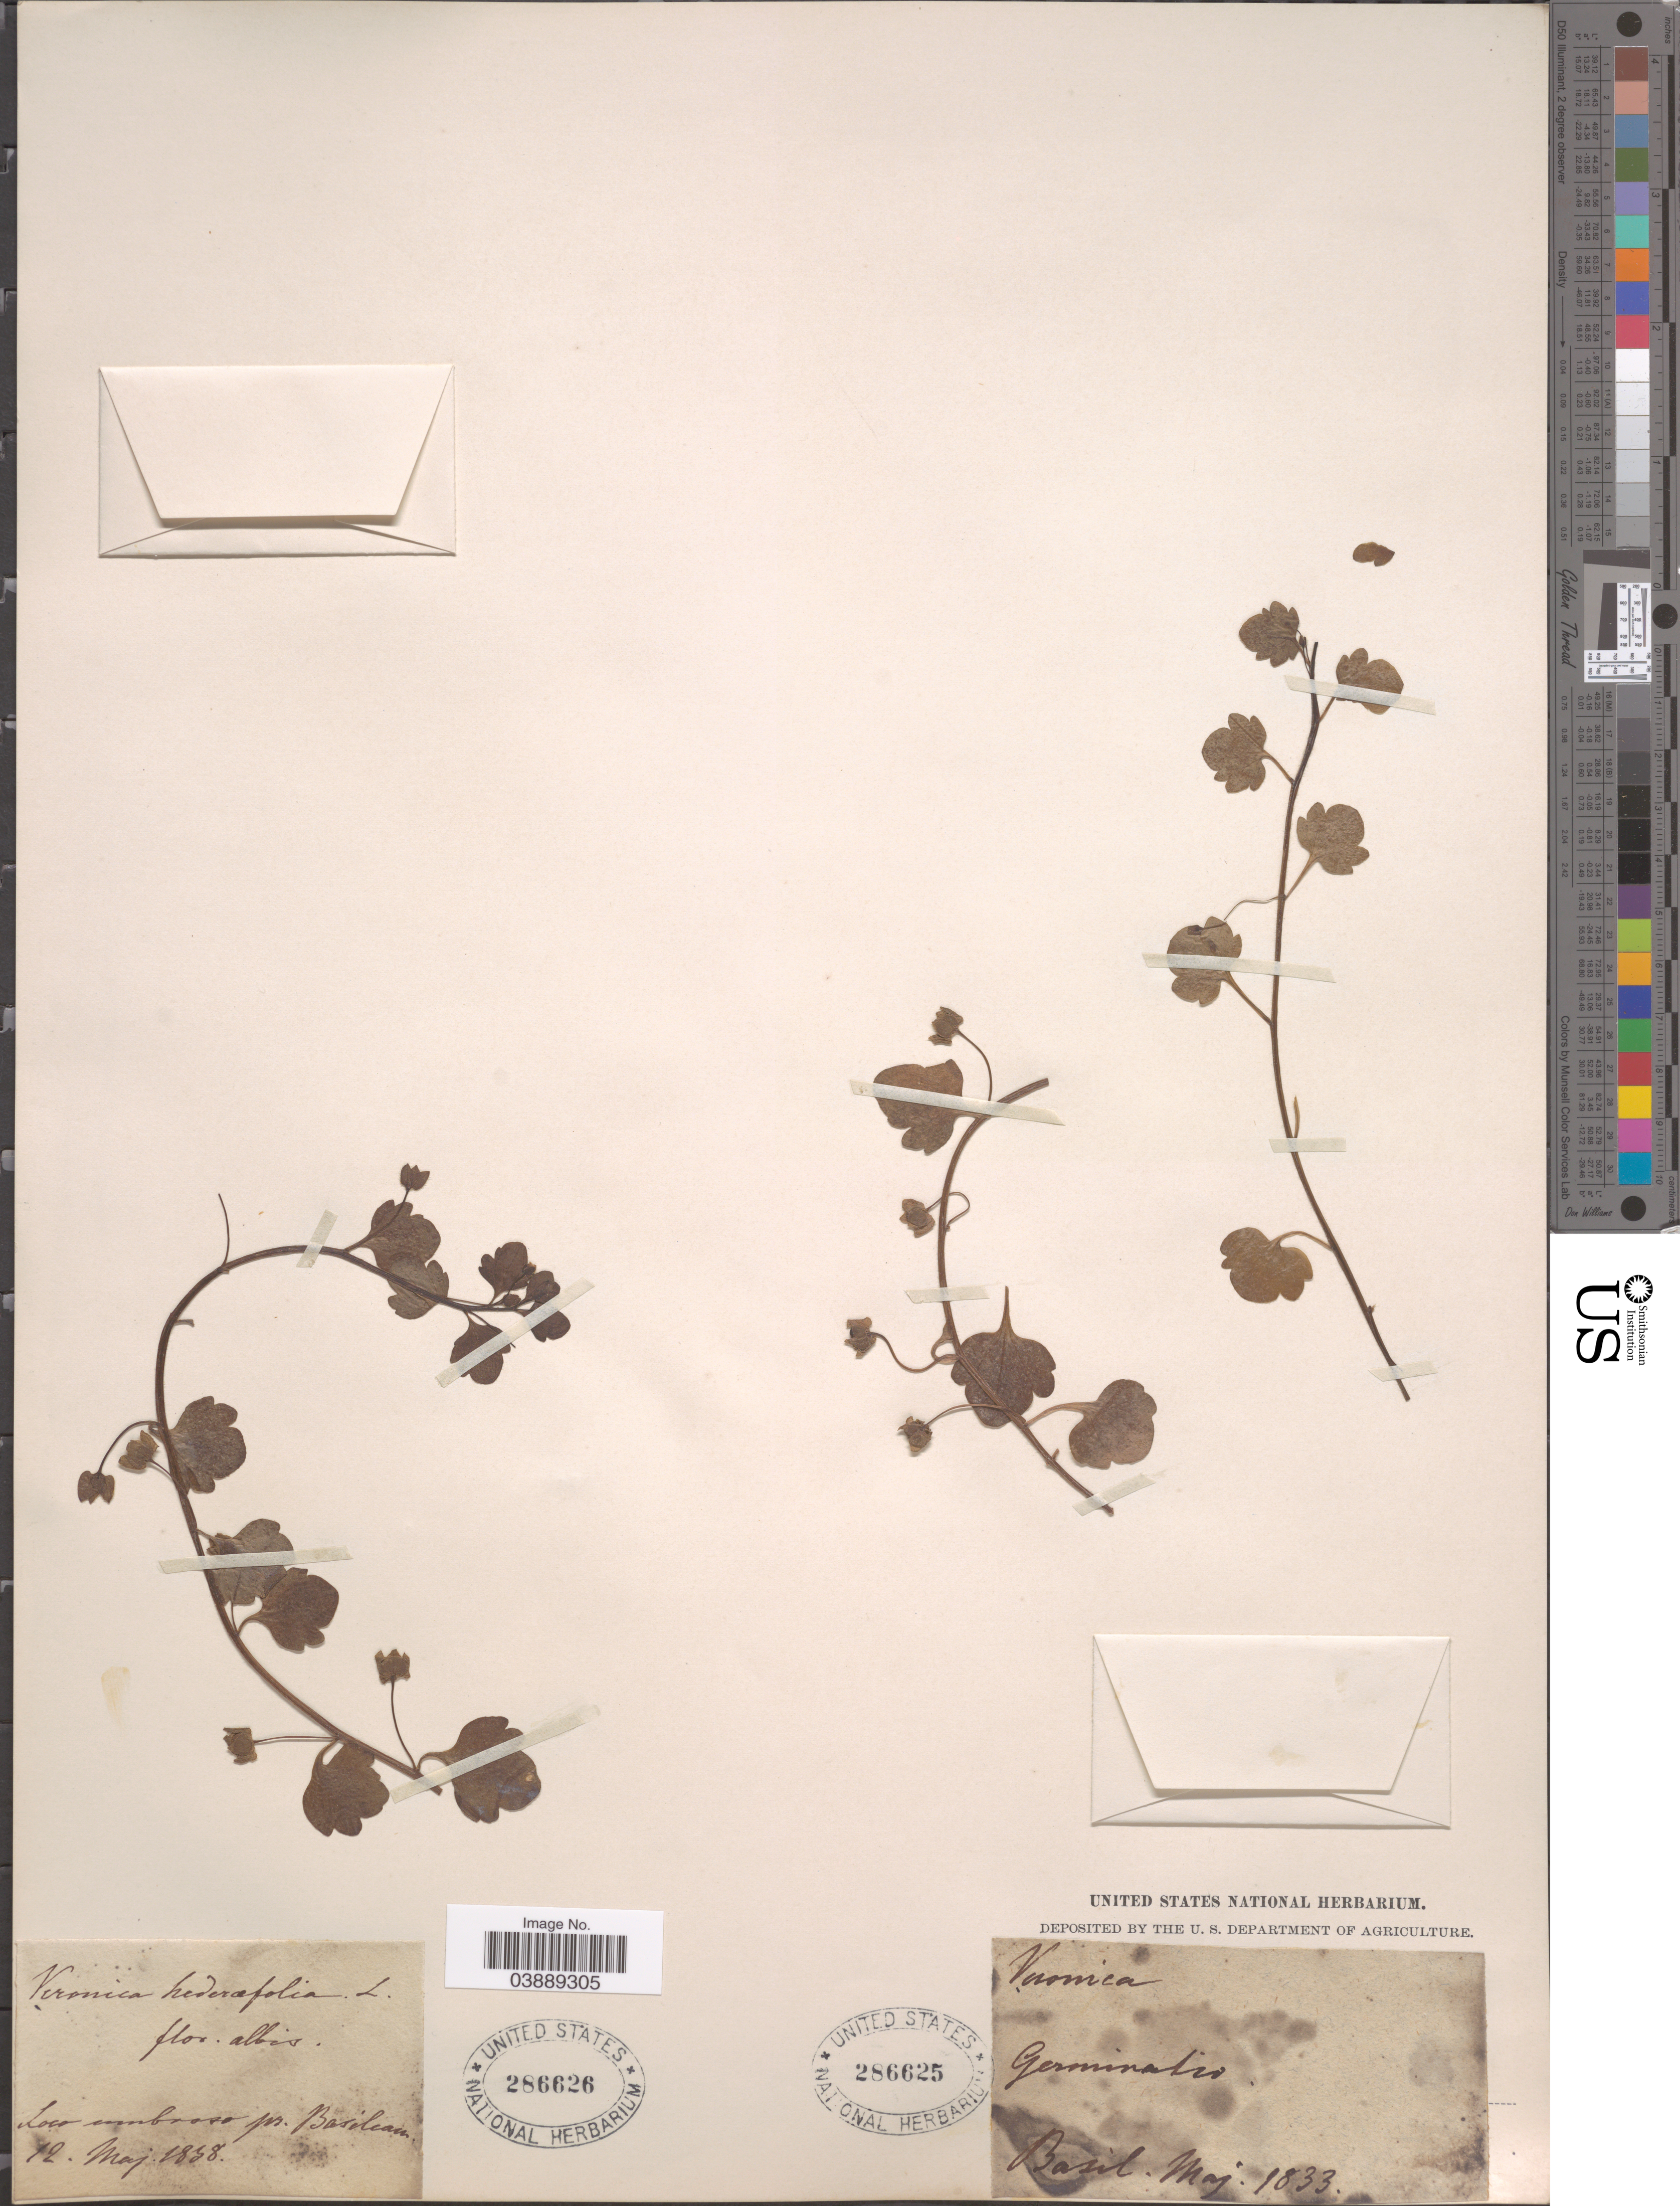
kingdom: Plantae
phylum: Tracheophyta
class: Magnoliopsida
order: Lamiales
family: Plantaginaceae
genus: Veronica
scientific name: Veronica hederifolia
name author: L.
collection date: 1838-05-12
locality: Loco umbroso pr. Basilian.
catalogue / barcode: US 286626-2